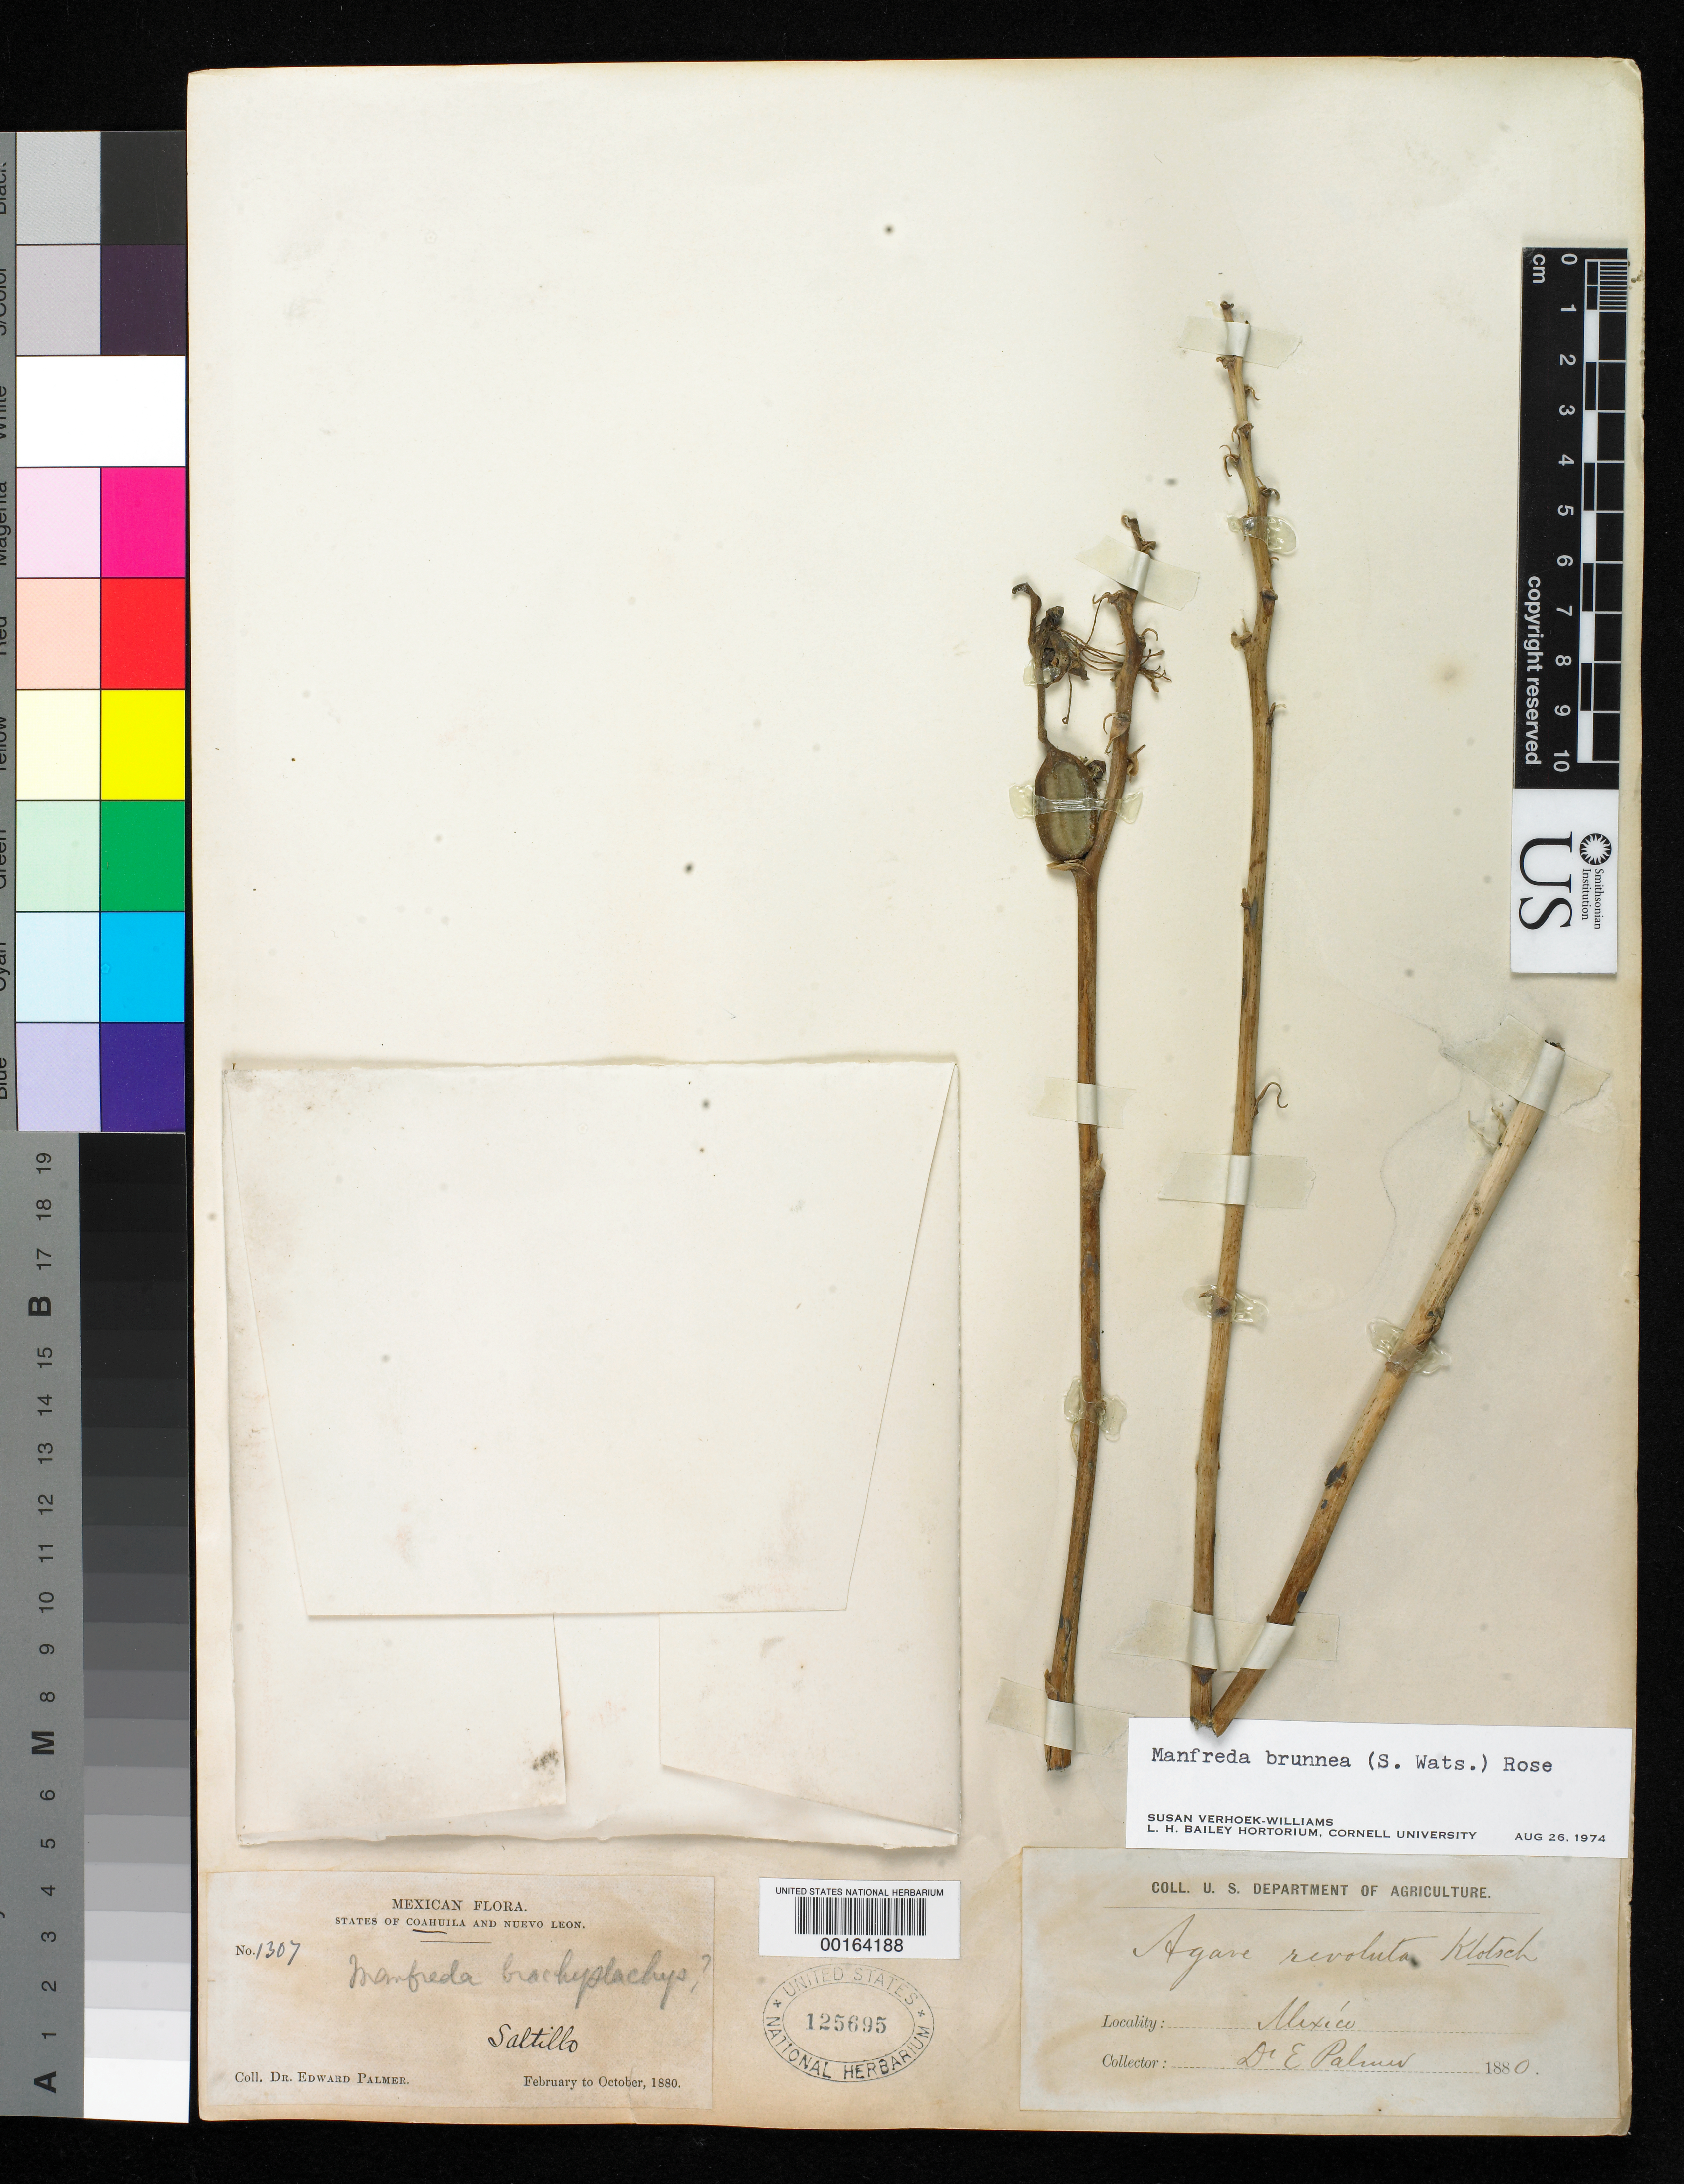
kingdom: Plantae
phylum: Tracheophyta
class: Liliopsida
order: Asparagales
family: Asparagaceae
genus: Manfreda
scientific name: Manfreda brunnea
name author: (S. Watson) Rose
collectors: E. Palmer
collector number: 1307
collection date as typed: Feb 1880 to -- Oct 1880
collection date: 1880-02/1880-10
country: Mexico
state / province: Coahuila / Nuevo León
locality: Saltillo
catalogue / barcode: US 125695